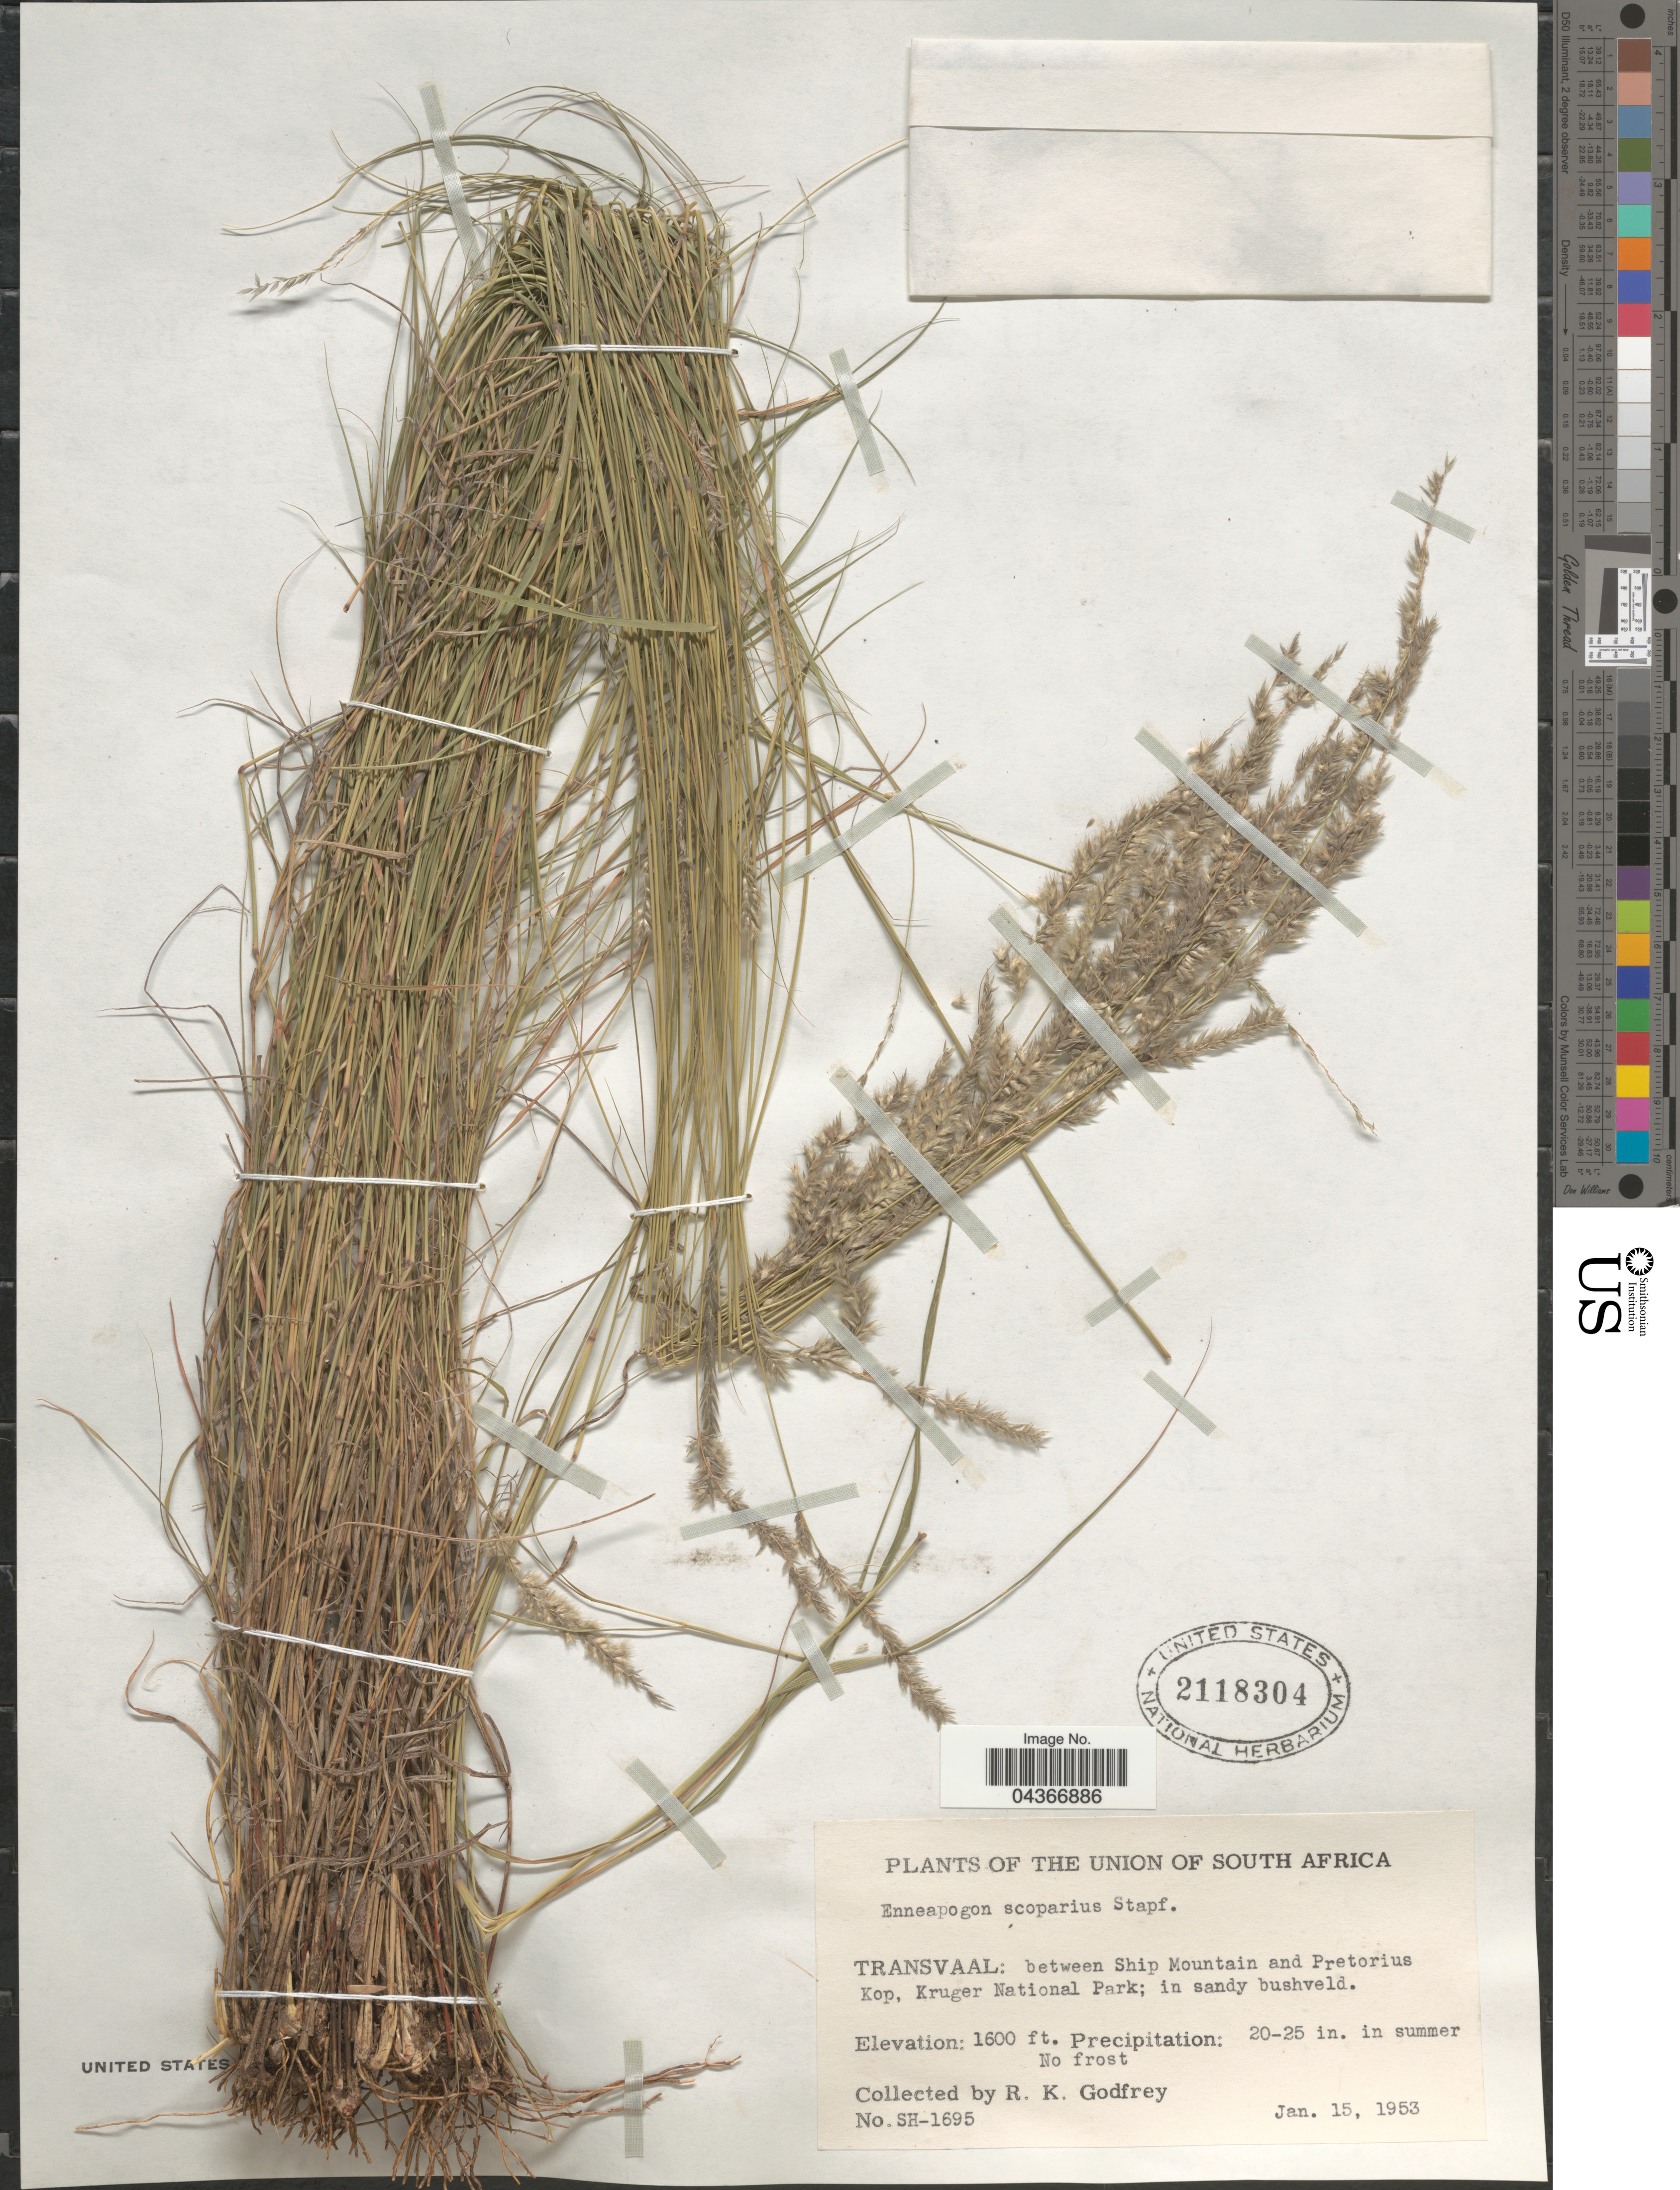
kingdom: Plantae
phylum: Tracheophyta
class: Liliopsida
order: Poales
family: Poaceae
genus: Enneapogon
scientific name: Enneapogon scoparius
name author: Stapf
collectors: R. K. Godfrey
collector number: SH-1695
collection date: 1953-01-15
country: South Africa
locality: The Union of South Africa. Transvaal: between Ship Mountain and Pretorius Kop, Kruger National Park.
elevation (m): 488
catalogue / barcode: US 2118304